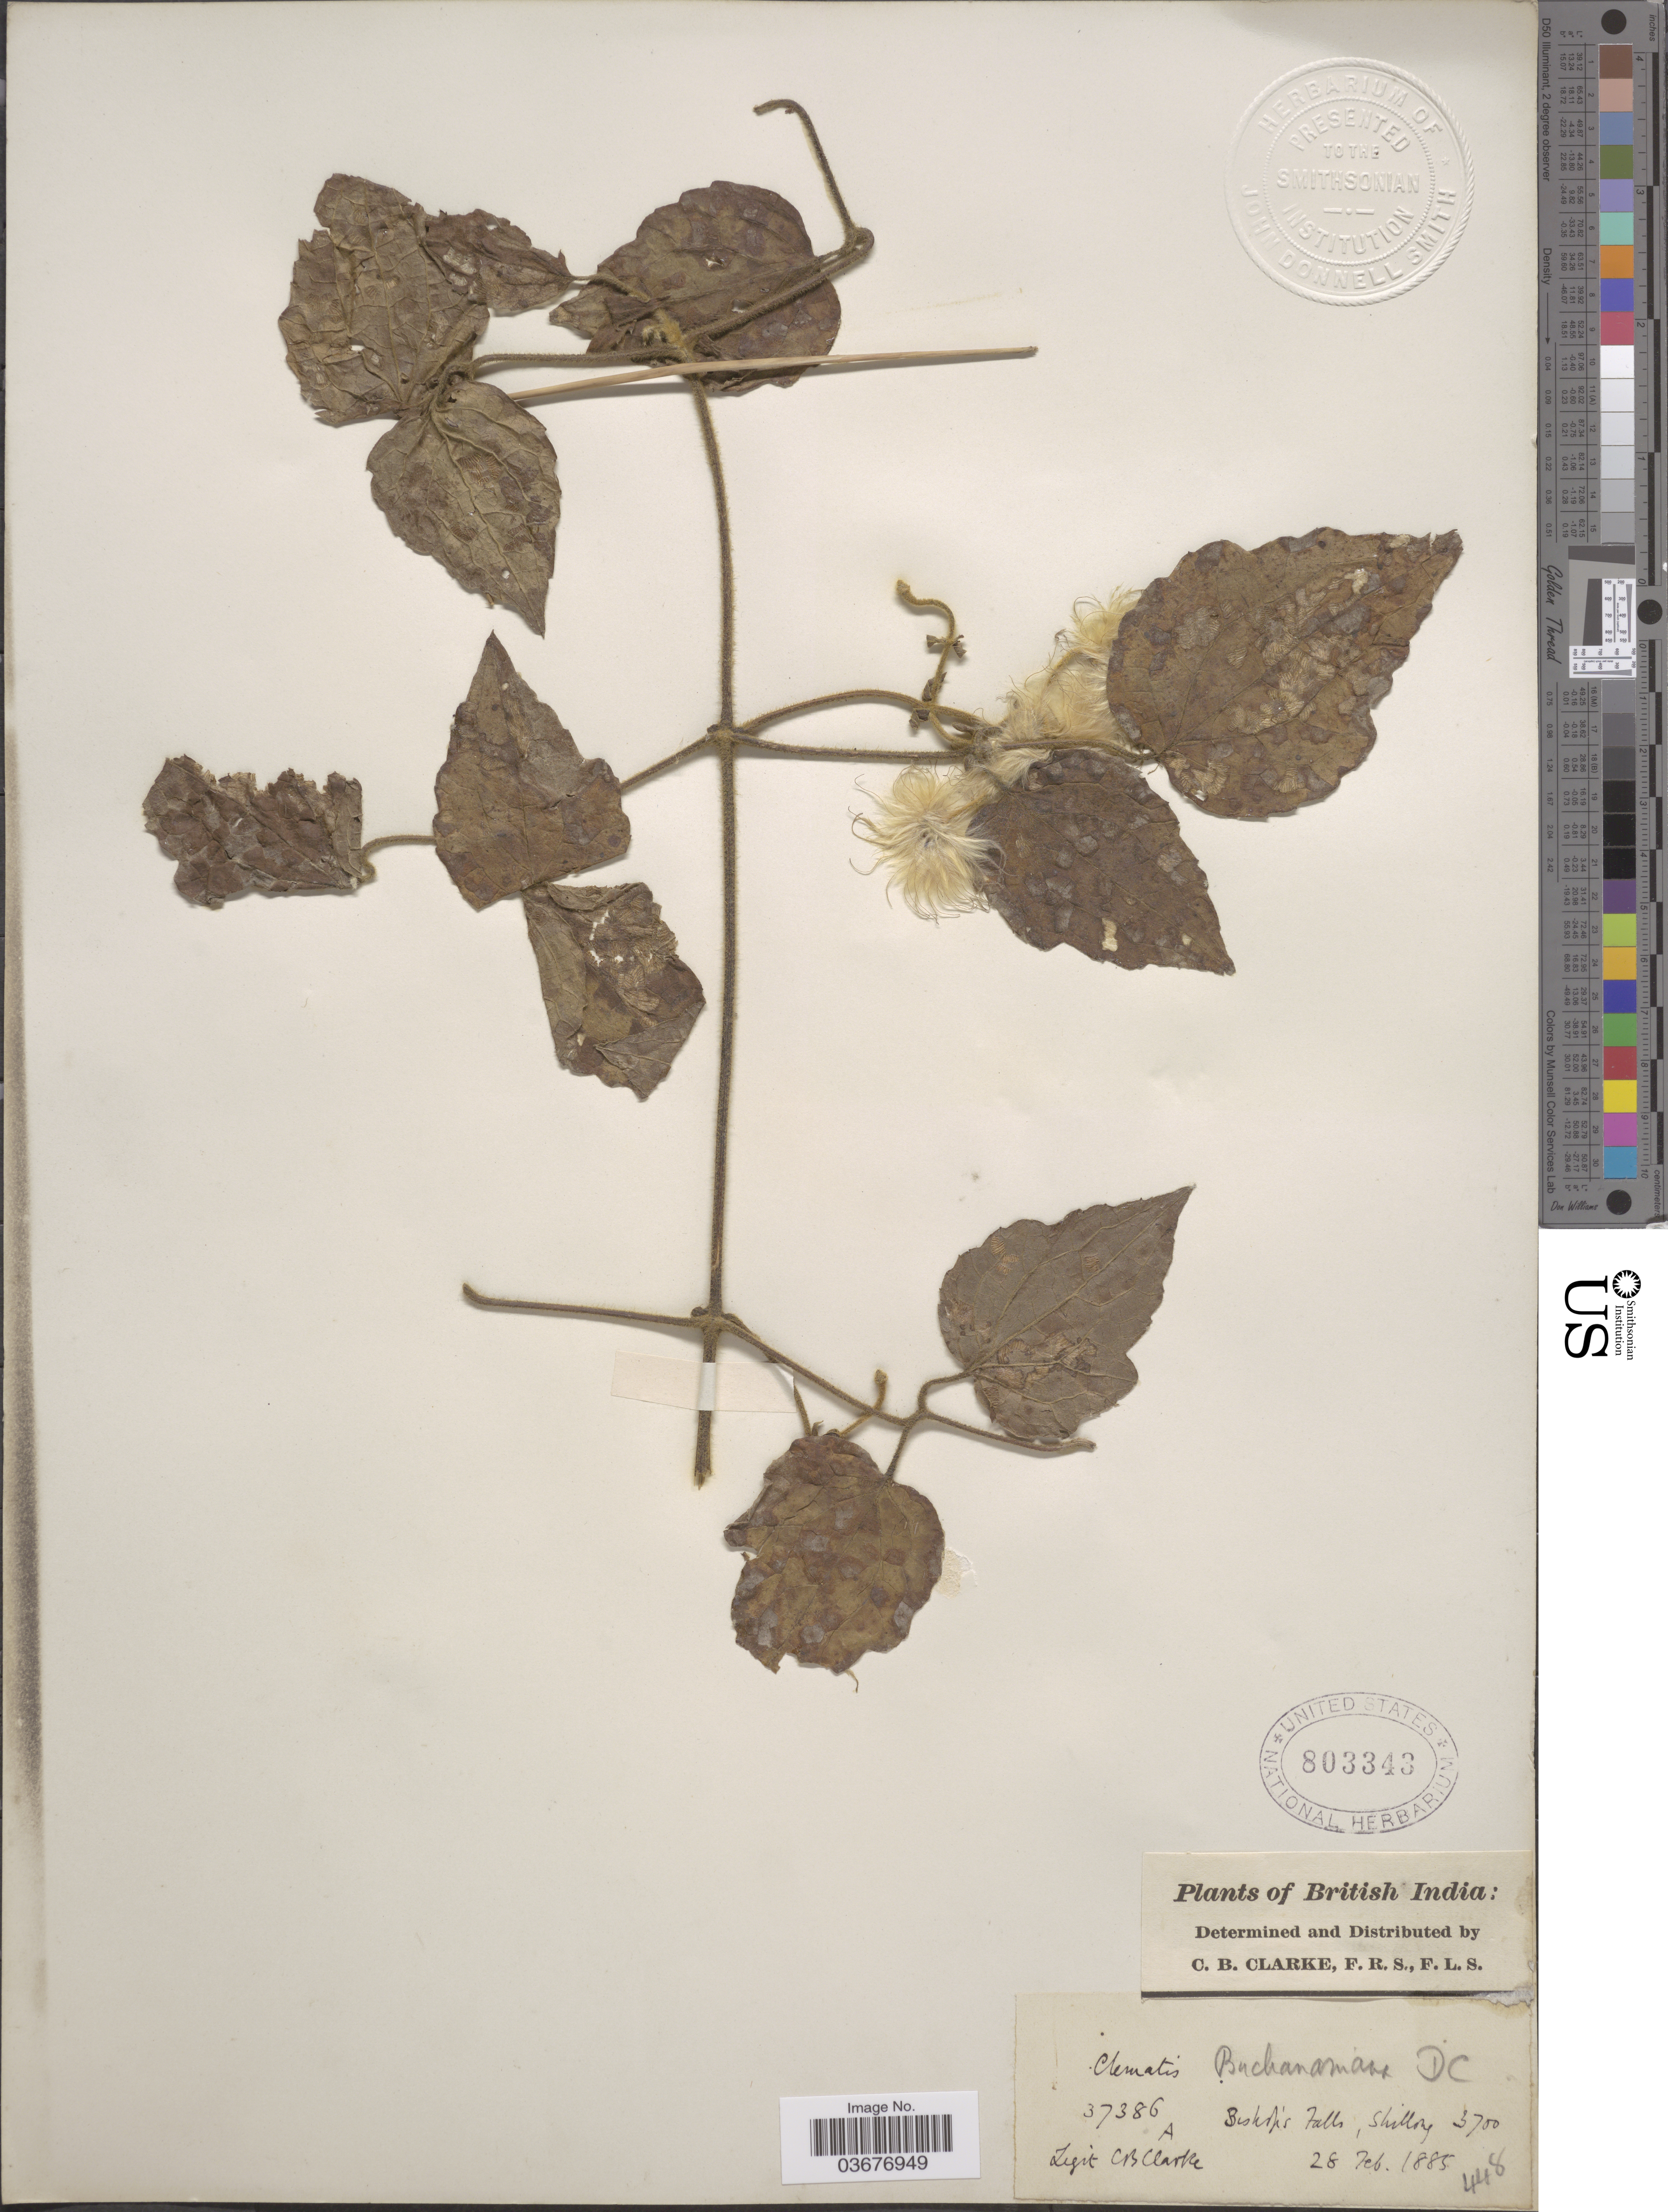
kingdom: Plantae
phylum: Tracheophyta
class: Magnoliopsida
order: Ranunculales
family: Ranunculaceae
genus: Clematis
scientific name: Clematis buchananiana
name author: DC.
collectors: C. B. Clarke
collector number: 37386A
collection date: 1885-02-28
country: India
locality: British India. Bishop's Falls, Shillong.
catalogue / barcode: US 803343